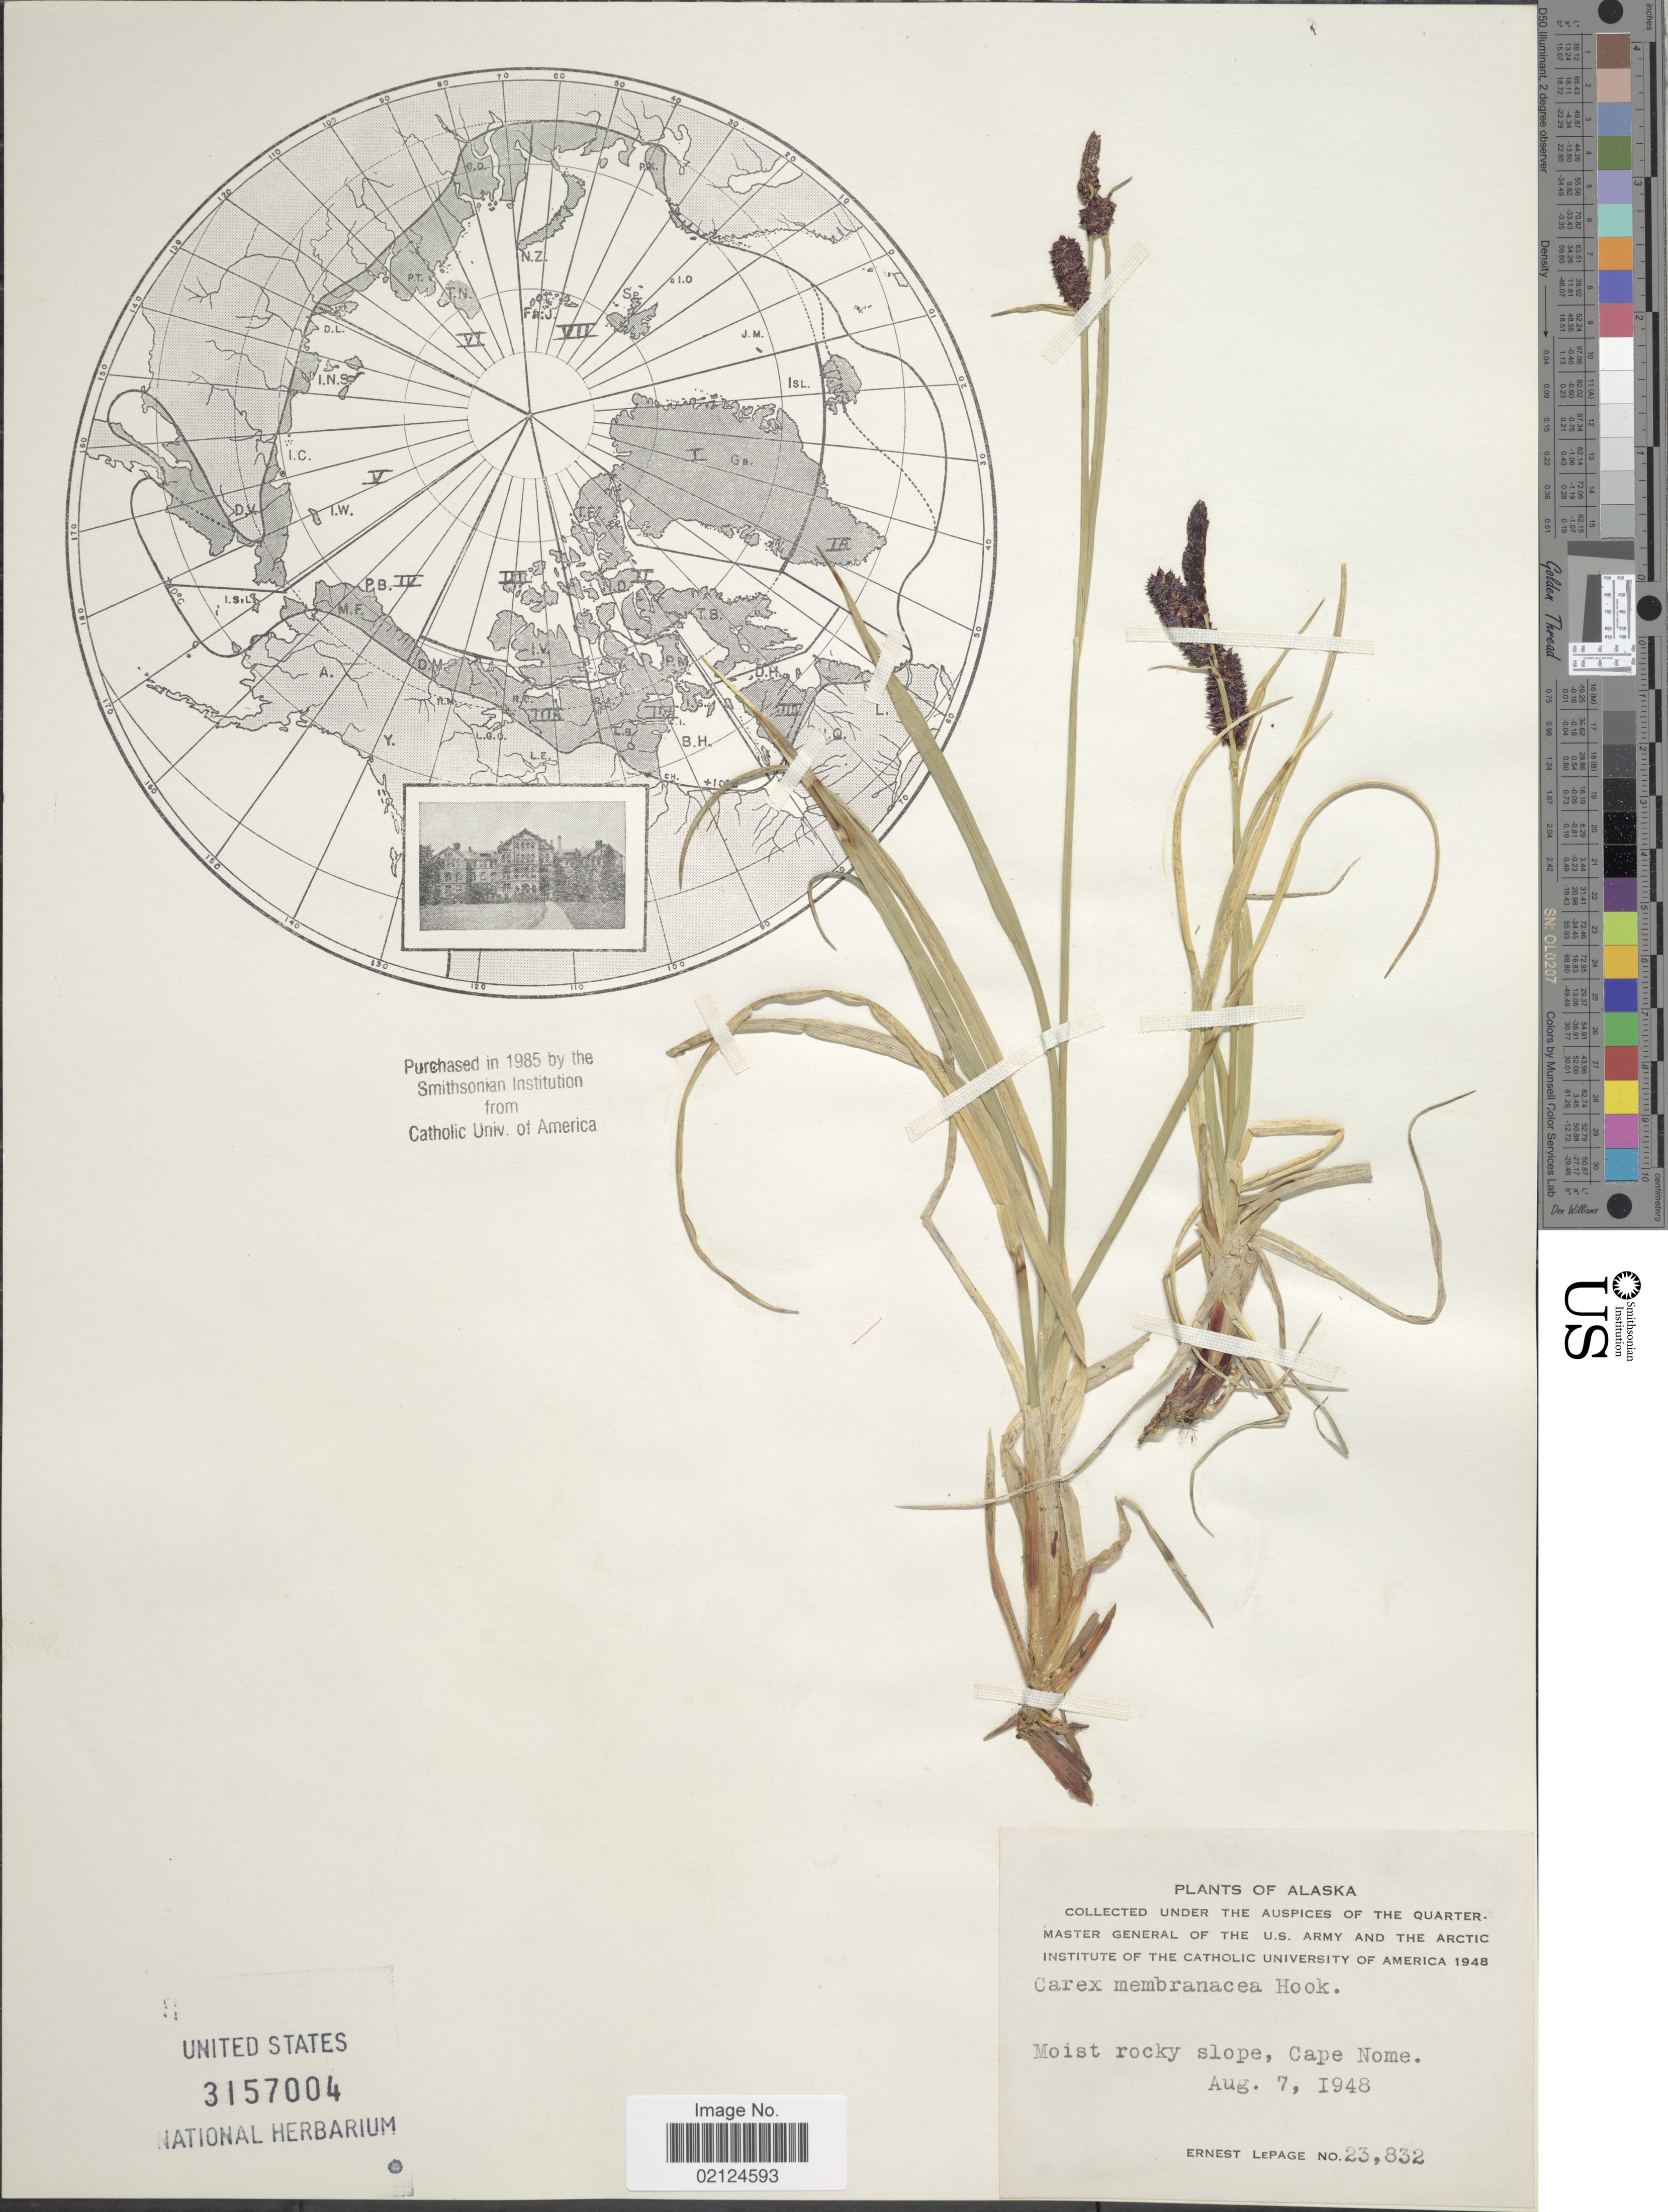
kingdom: Plantae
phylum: Tracheophyta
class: Liliopsida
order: Poales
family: Cyperaceae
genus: Carex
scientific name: Carex membranacea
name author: Hook.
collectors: E. Lepage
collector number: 23832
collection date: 1948-08-07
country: United States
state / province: Alaska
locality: Moist rocky slope, Cape Nome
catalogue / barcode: US 3157004